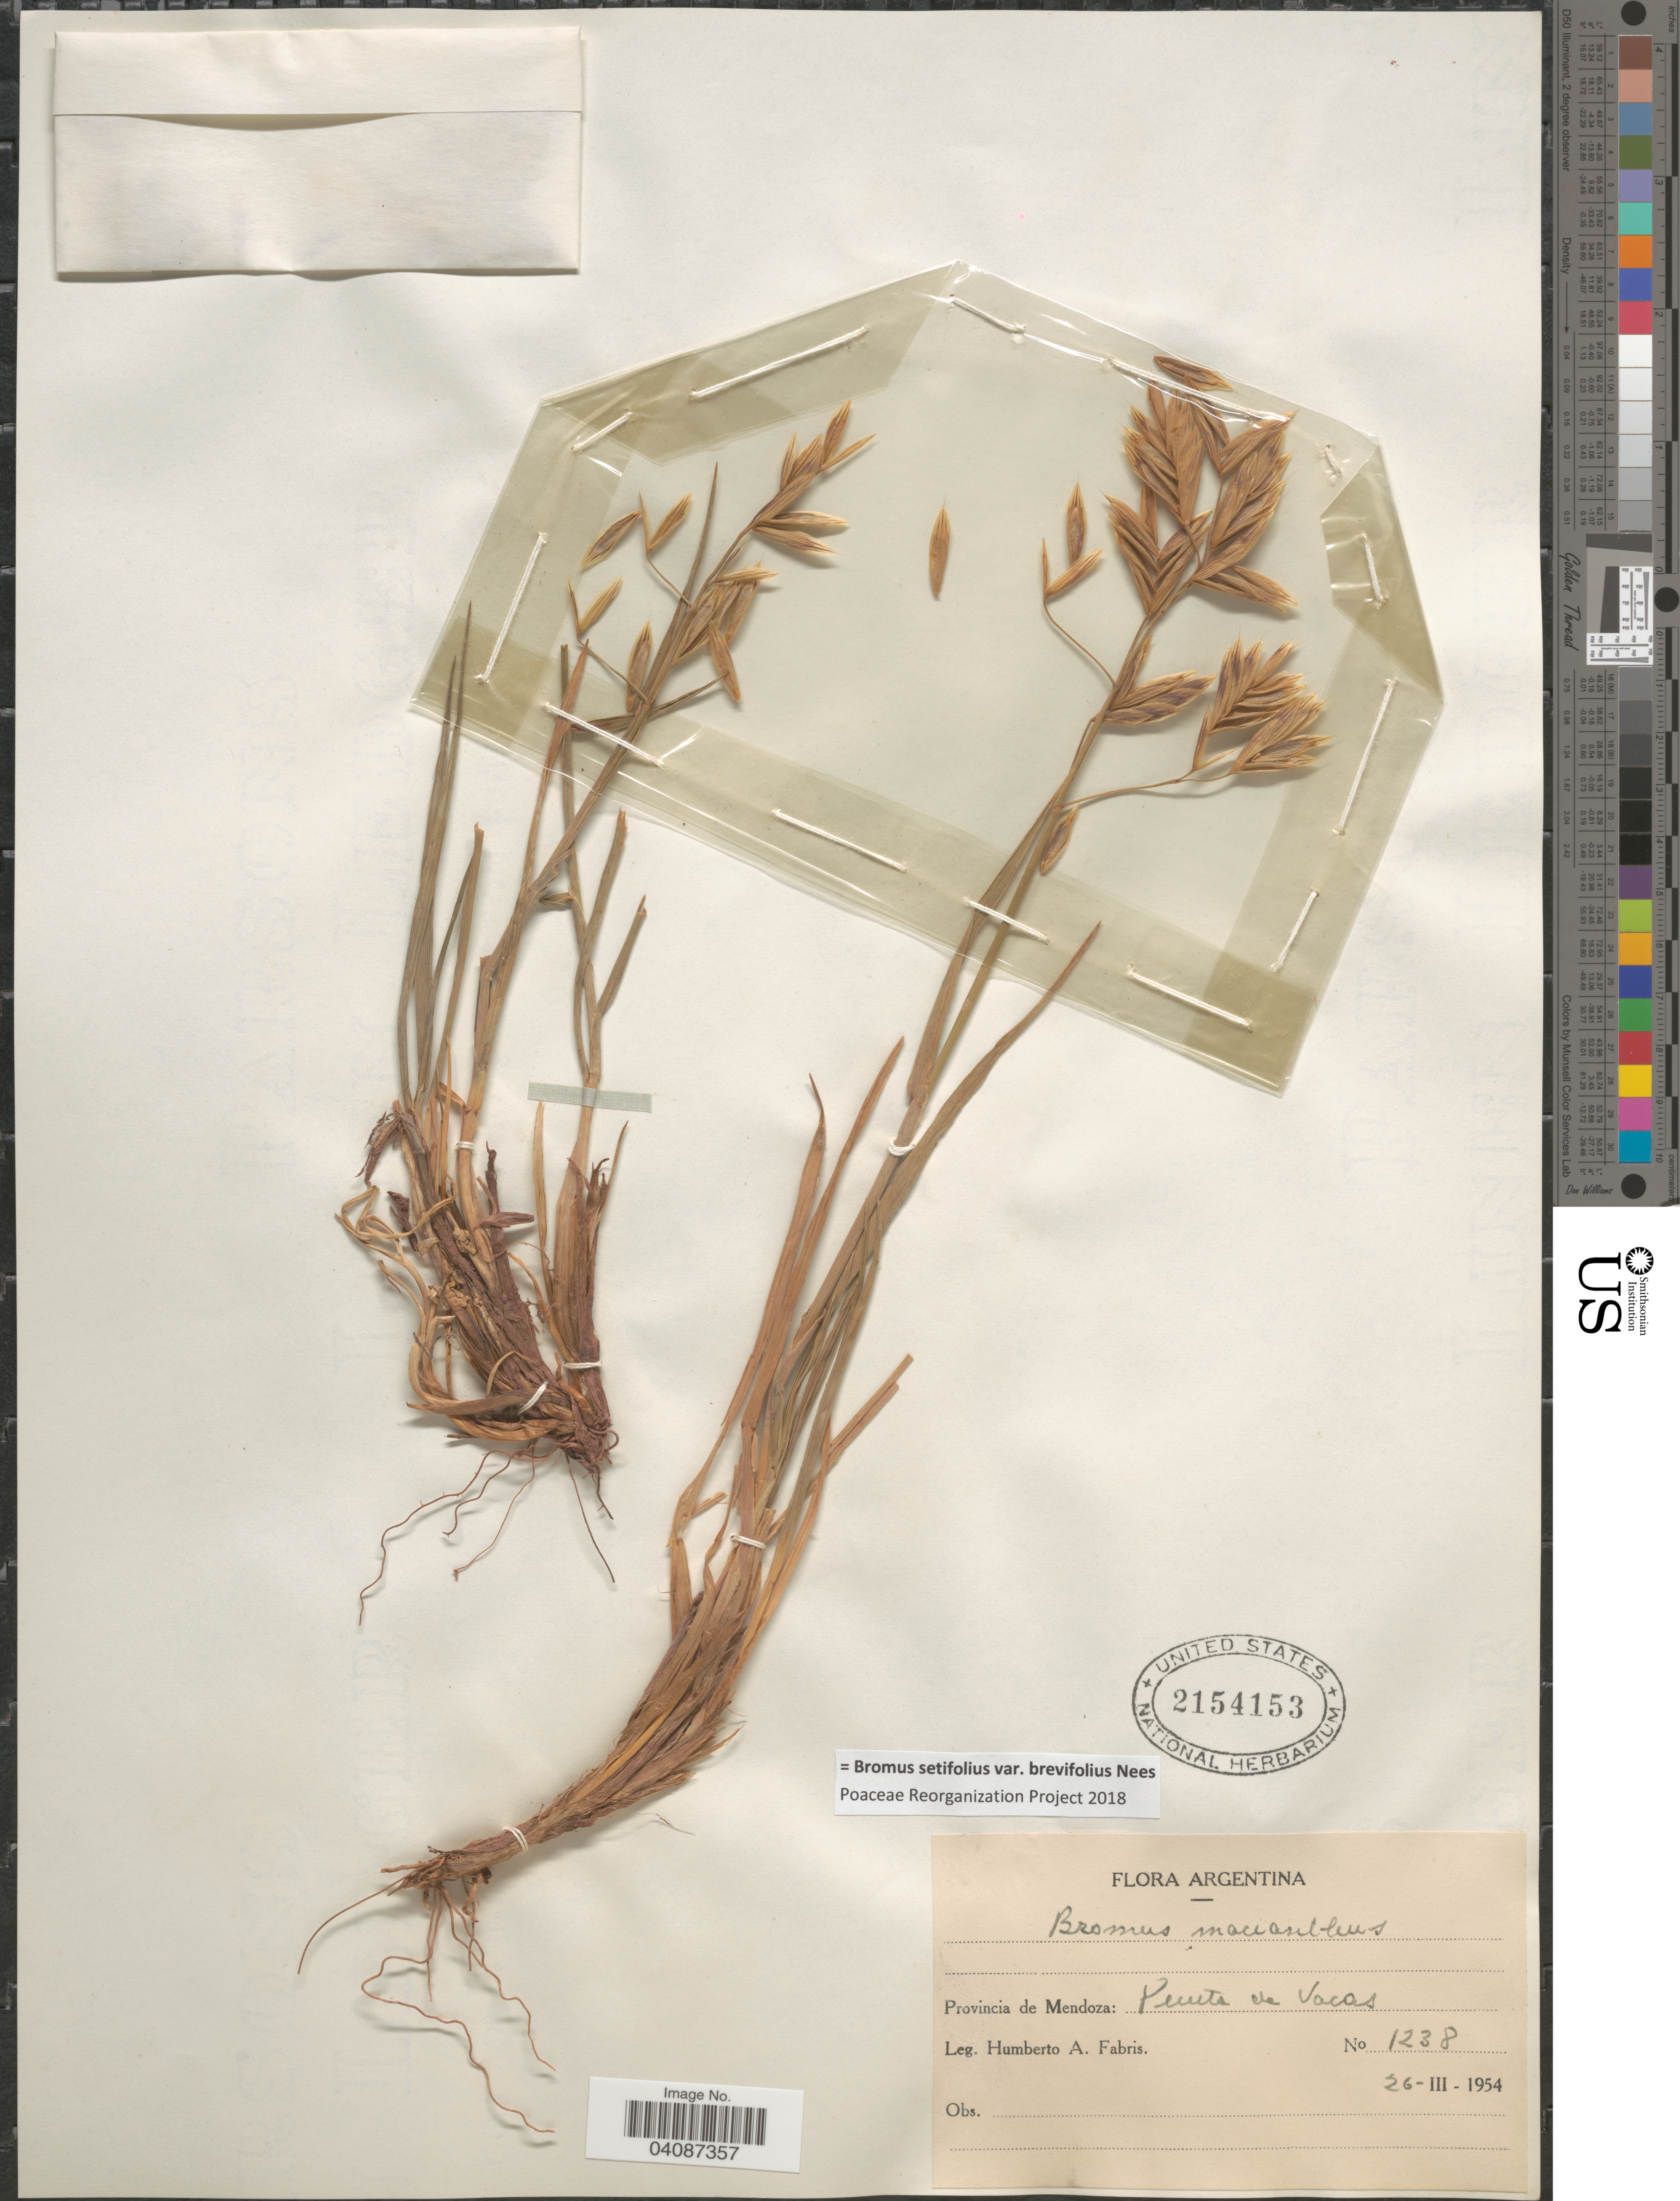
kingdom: Plantae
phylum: Tracheophyta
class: Liliopsida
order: Poales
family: Poaceae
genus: Bromus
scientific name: Bromus setifolis var. brevifolius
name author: Nees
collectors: H. A. Fabris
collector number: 1238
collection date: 1954-03-26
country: Argentina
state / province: Mendoza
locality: Puerta de Vacas.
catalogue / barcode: US 2154153